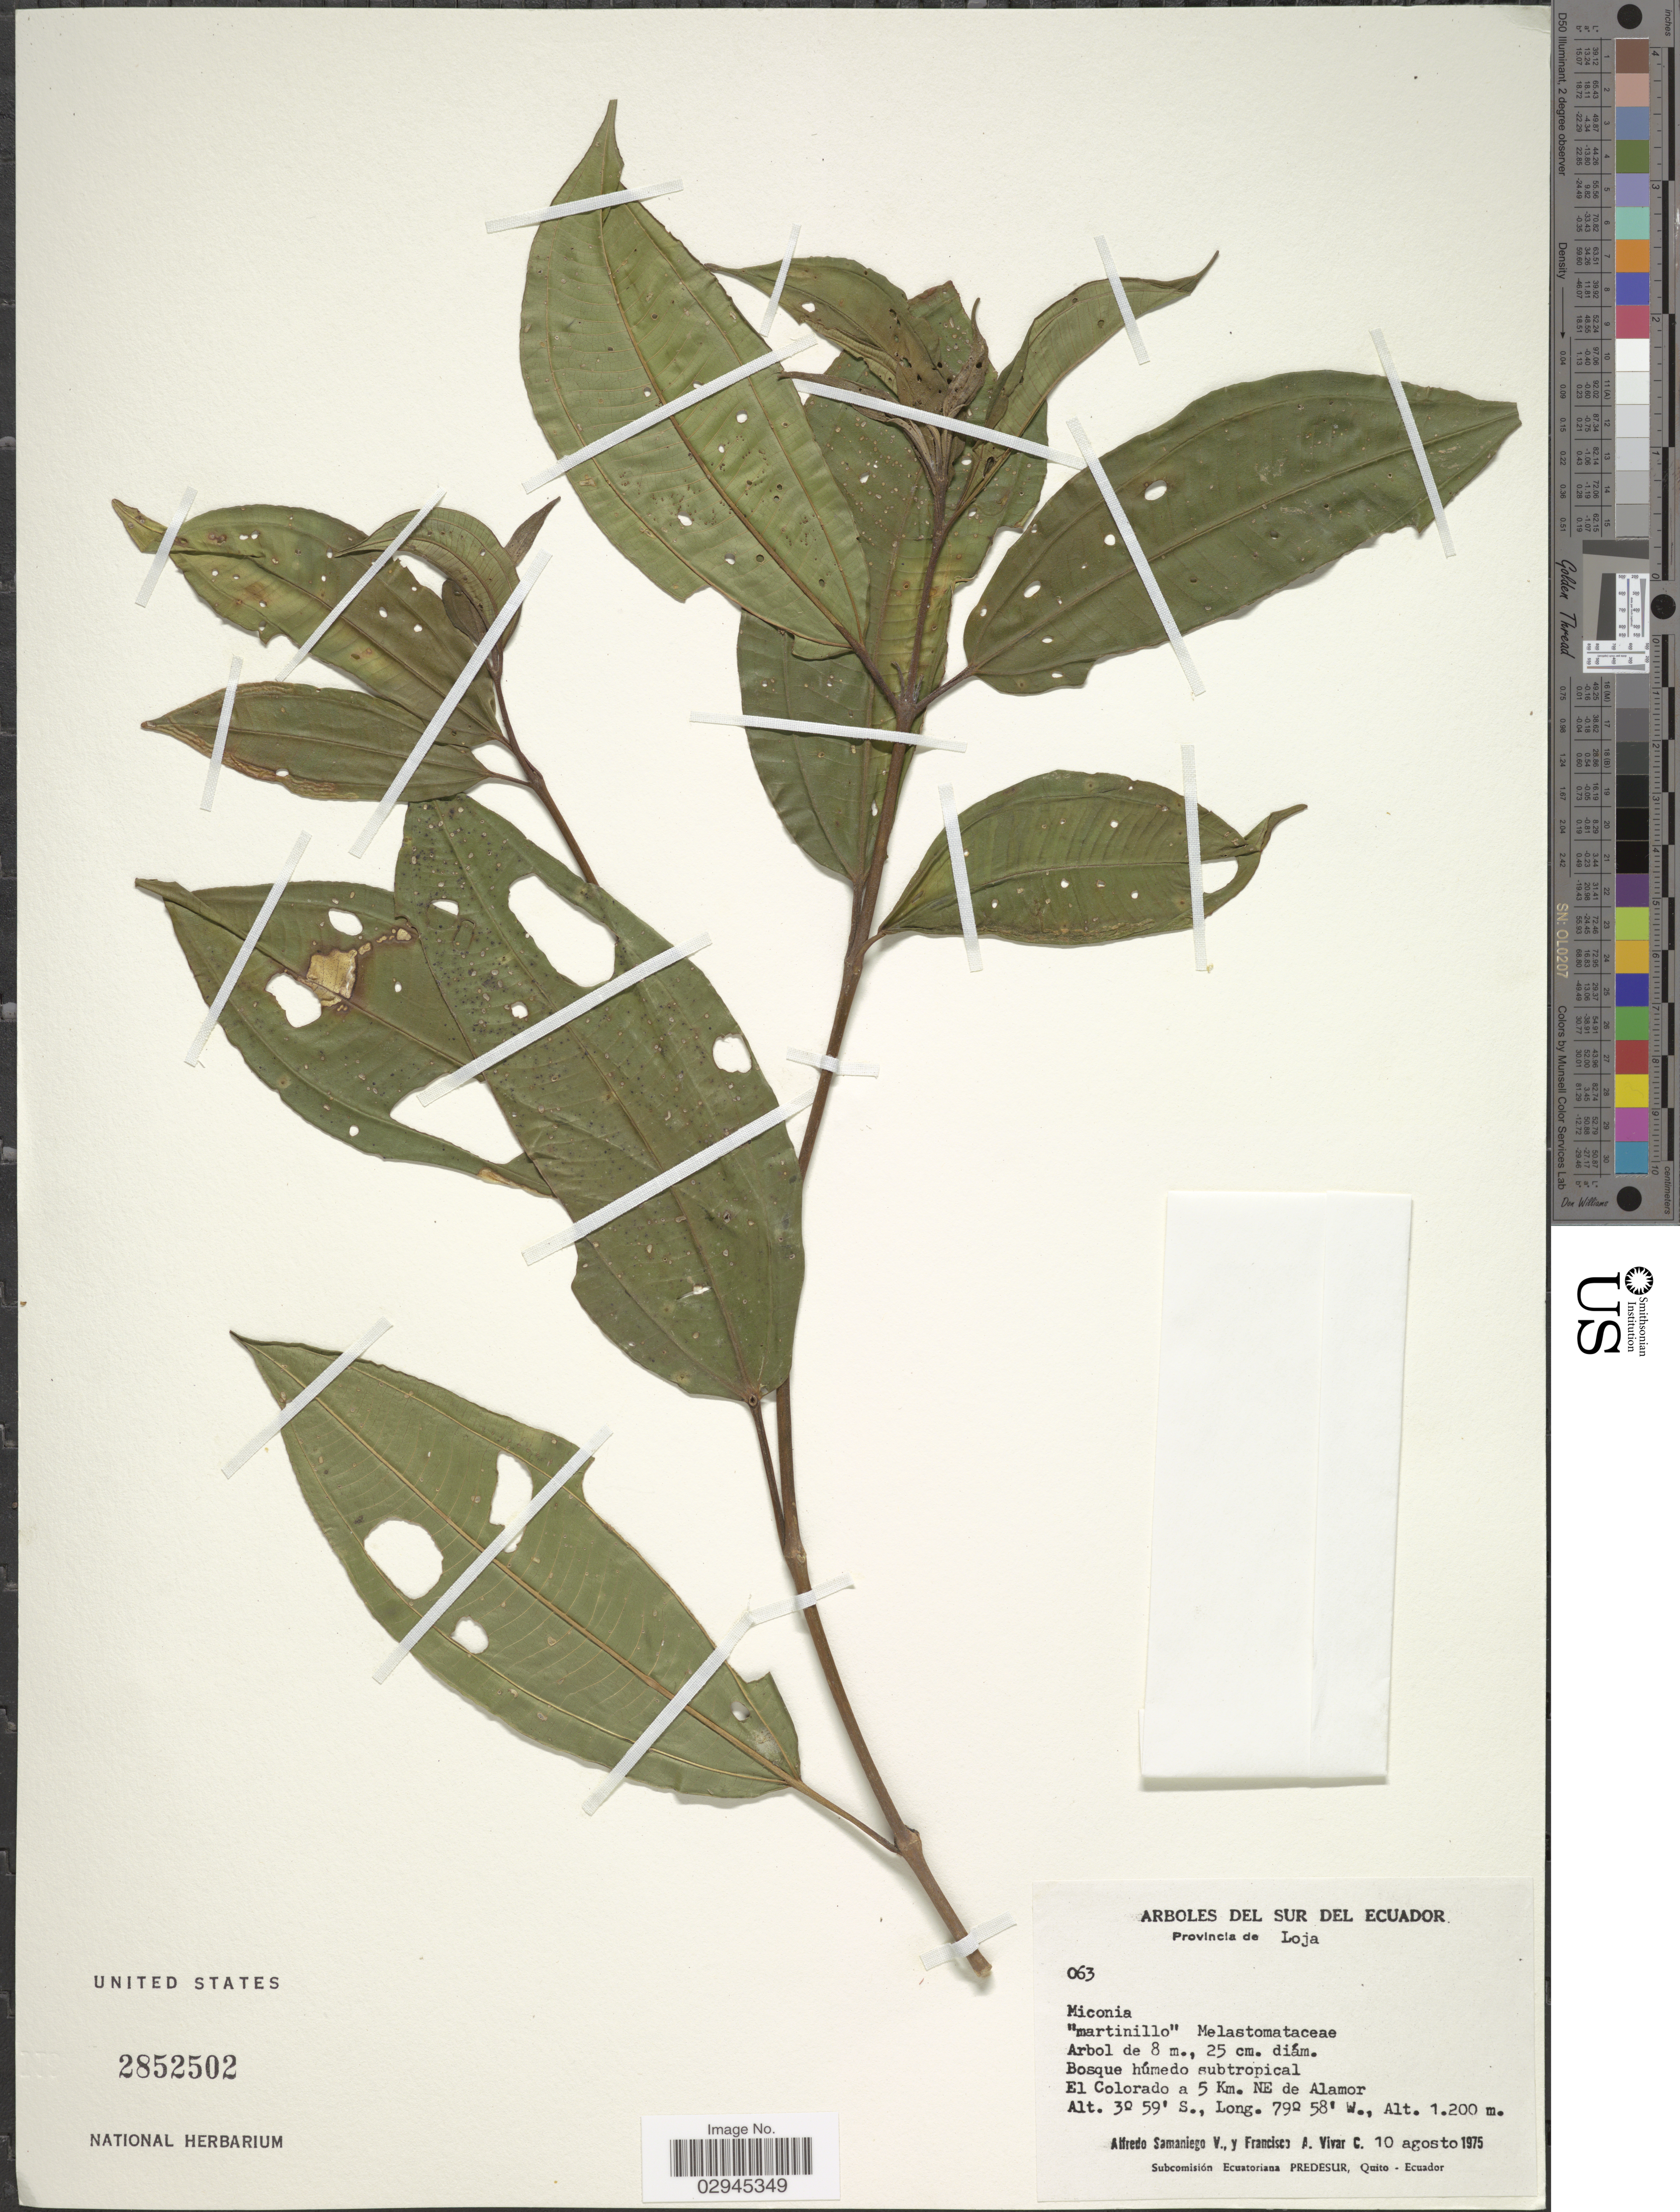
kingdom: Plantae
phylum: Tracheophyta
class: Magnoliopsida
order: Myrtales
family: Melastomataceae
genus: Miconia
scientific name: Miconia sp.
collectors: A. V. Samaniego & F. A. Vivar C.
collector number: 063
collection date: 1975-08-10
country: Ecuador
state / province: Loja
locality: Bosque húmedo subtropical. El Colorado a 5 Km. NE de Alamor.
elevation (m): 1200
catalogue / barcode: US 2852502